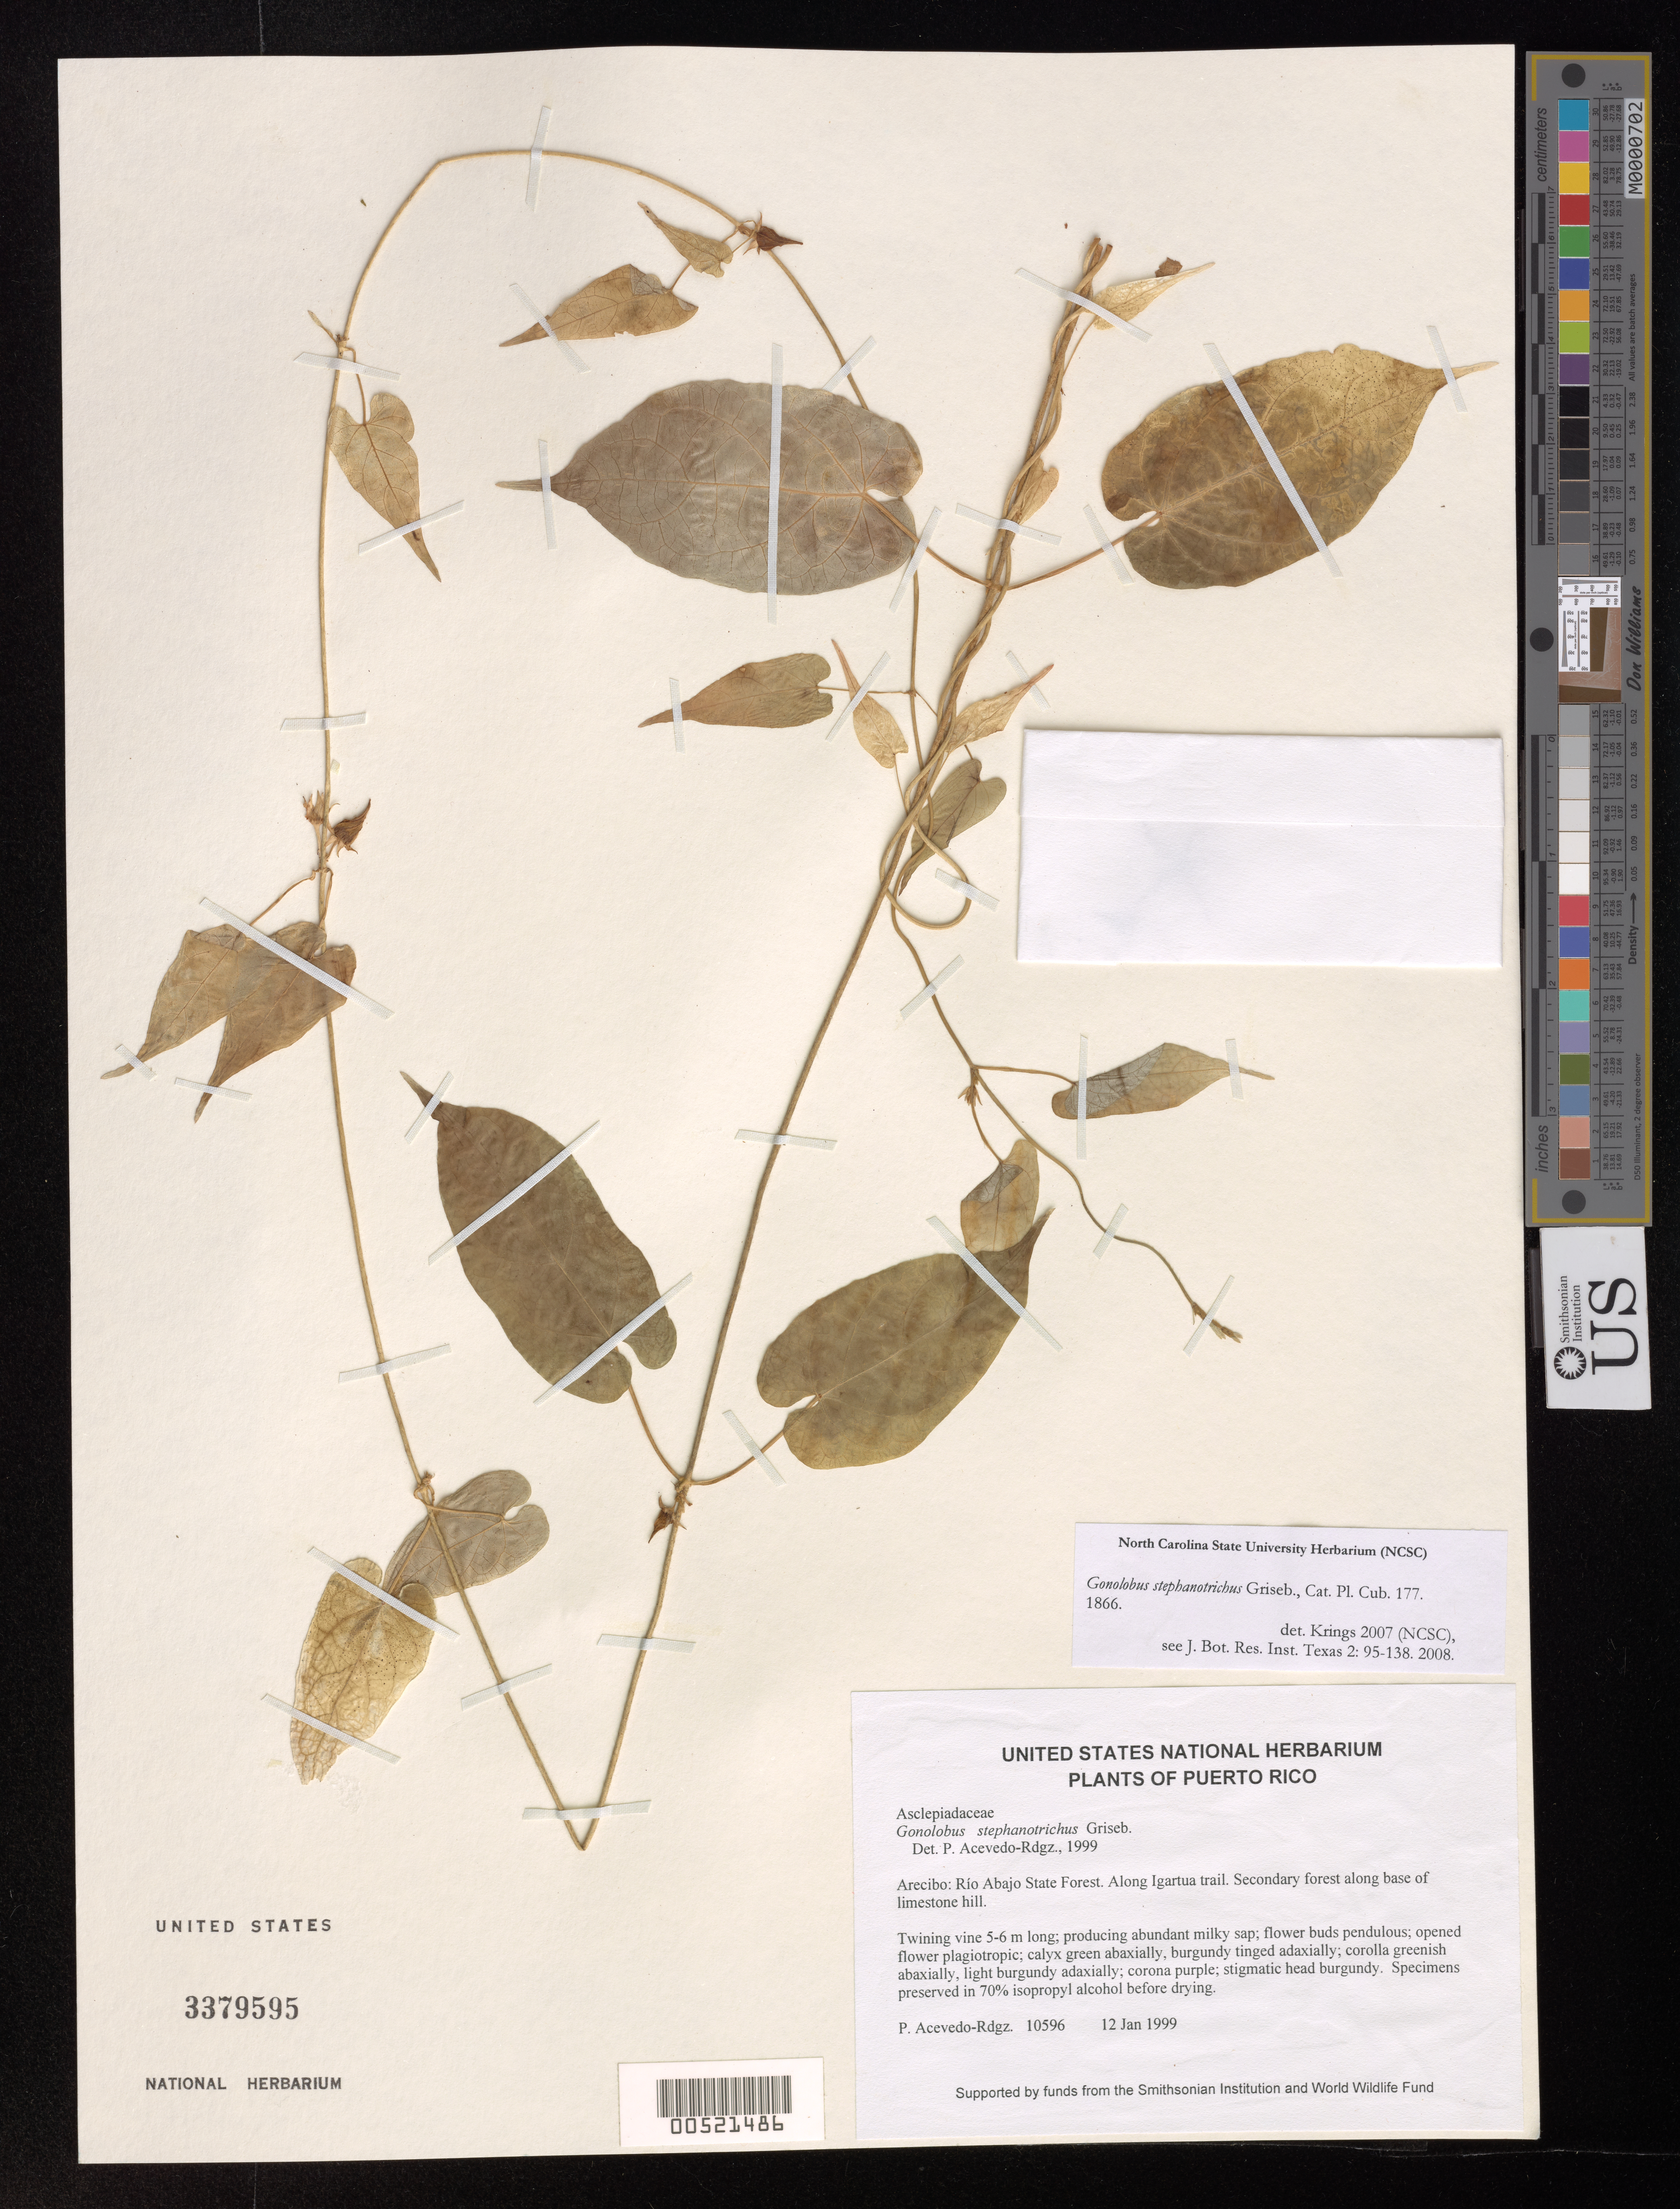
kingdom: Plantae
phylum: Tracheophyta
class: Magnoliopsida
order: Gentianales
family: Apocynaceae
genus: Gonolobus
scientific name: Gonolobus stephanotrichus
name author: Griseb.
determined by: Acevedo-Rodríguez, P., (BOT), Smithsonian Institution - National Museum of Natural History (UNITED STATES)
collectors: P. Acevedo-Rodr.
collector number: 10596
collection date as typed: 12 Jan 1999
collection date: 1999-01-12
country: Puerto Rico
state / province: Arecibo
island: Puerto Rico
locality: Arecibo; Río Abajo State Forest. Along Igartua trail.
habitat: Secondary forest along base of limestone hill.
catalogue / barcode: US 3379595